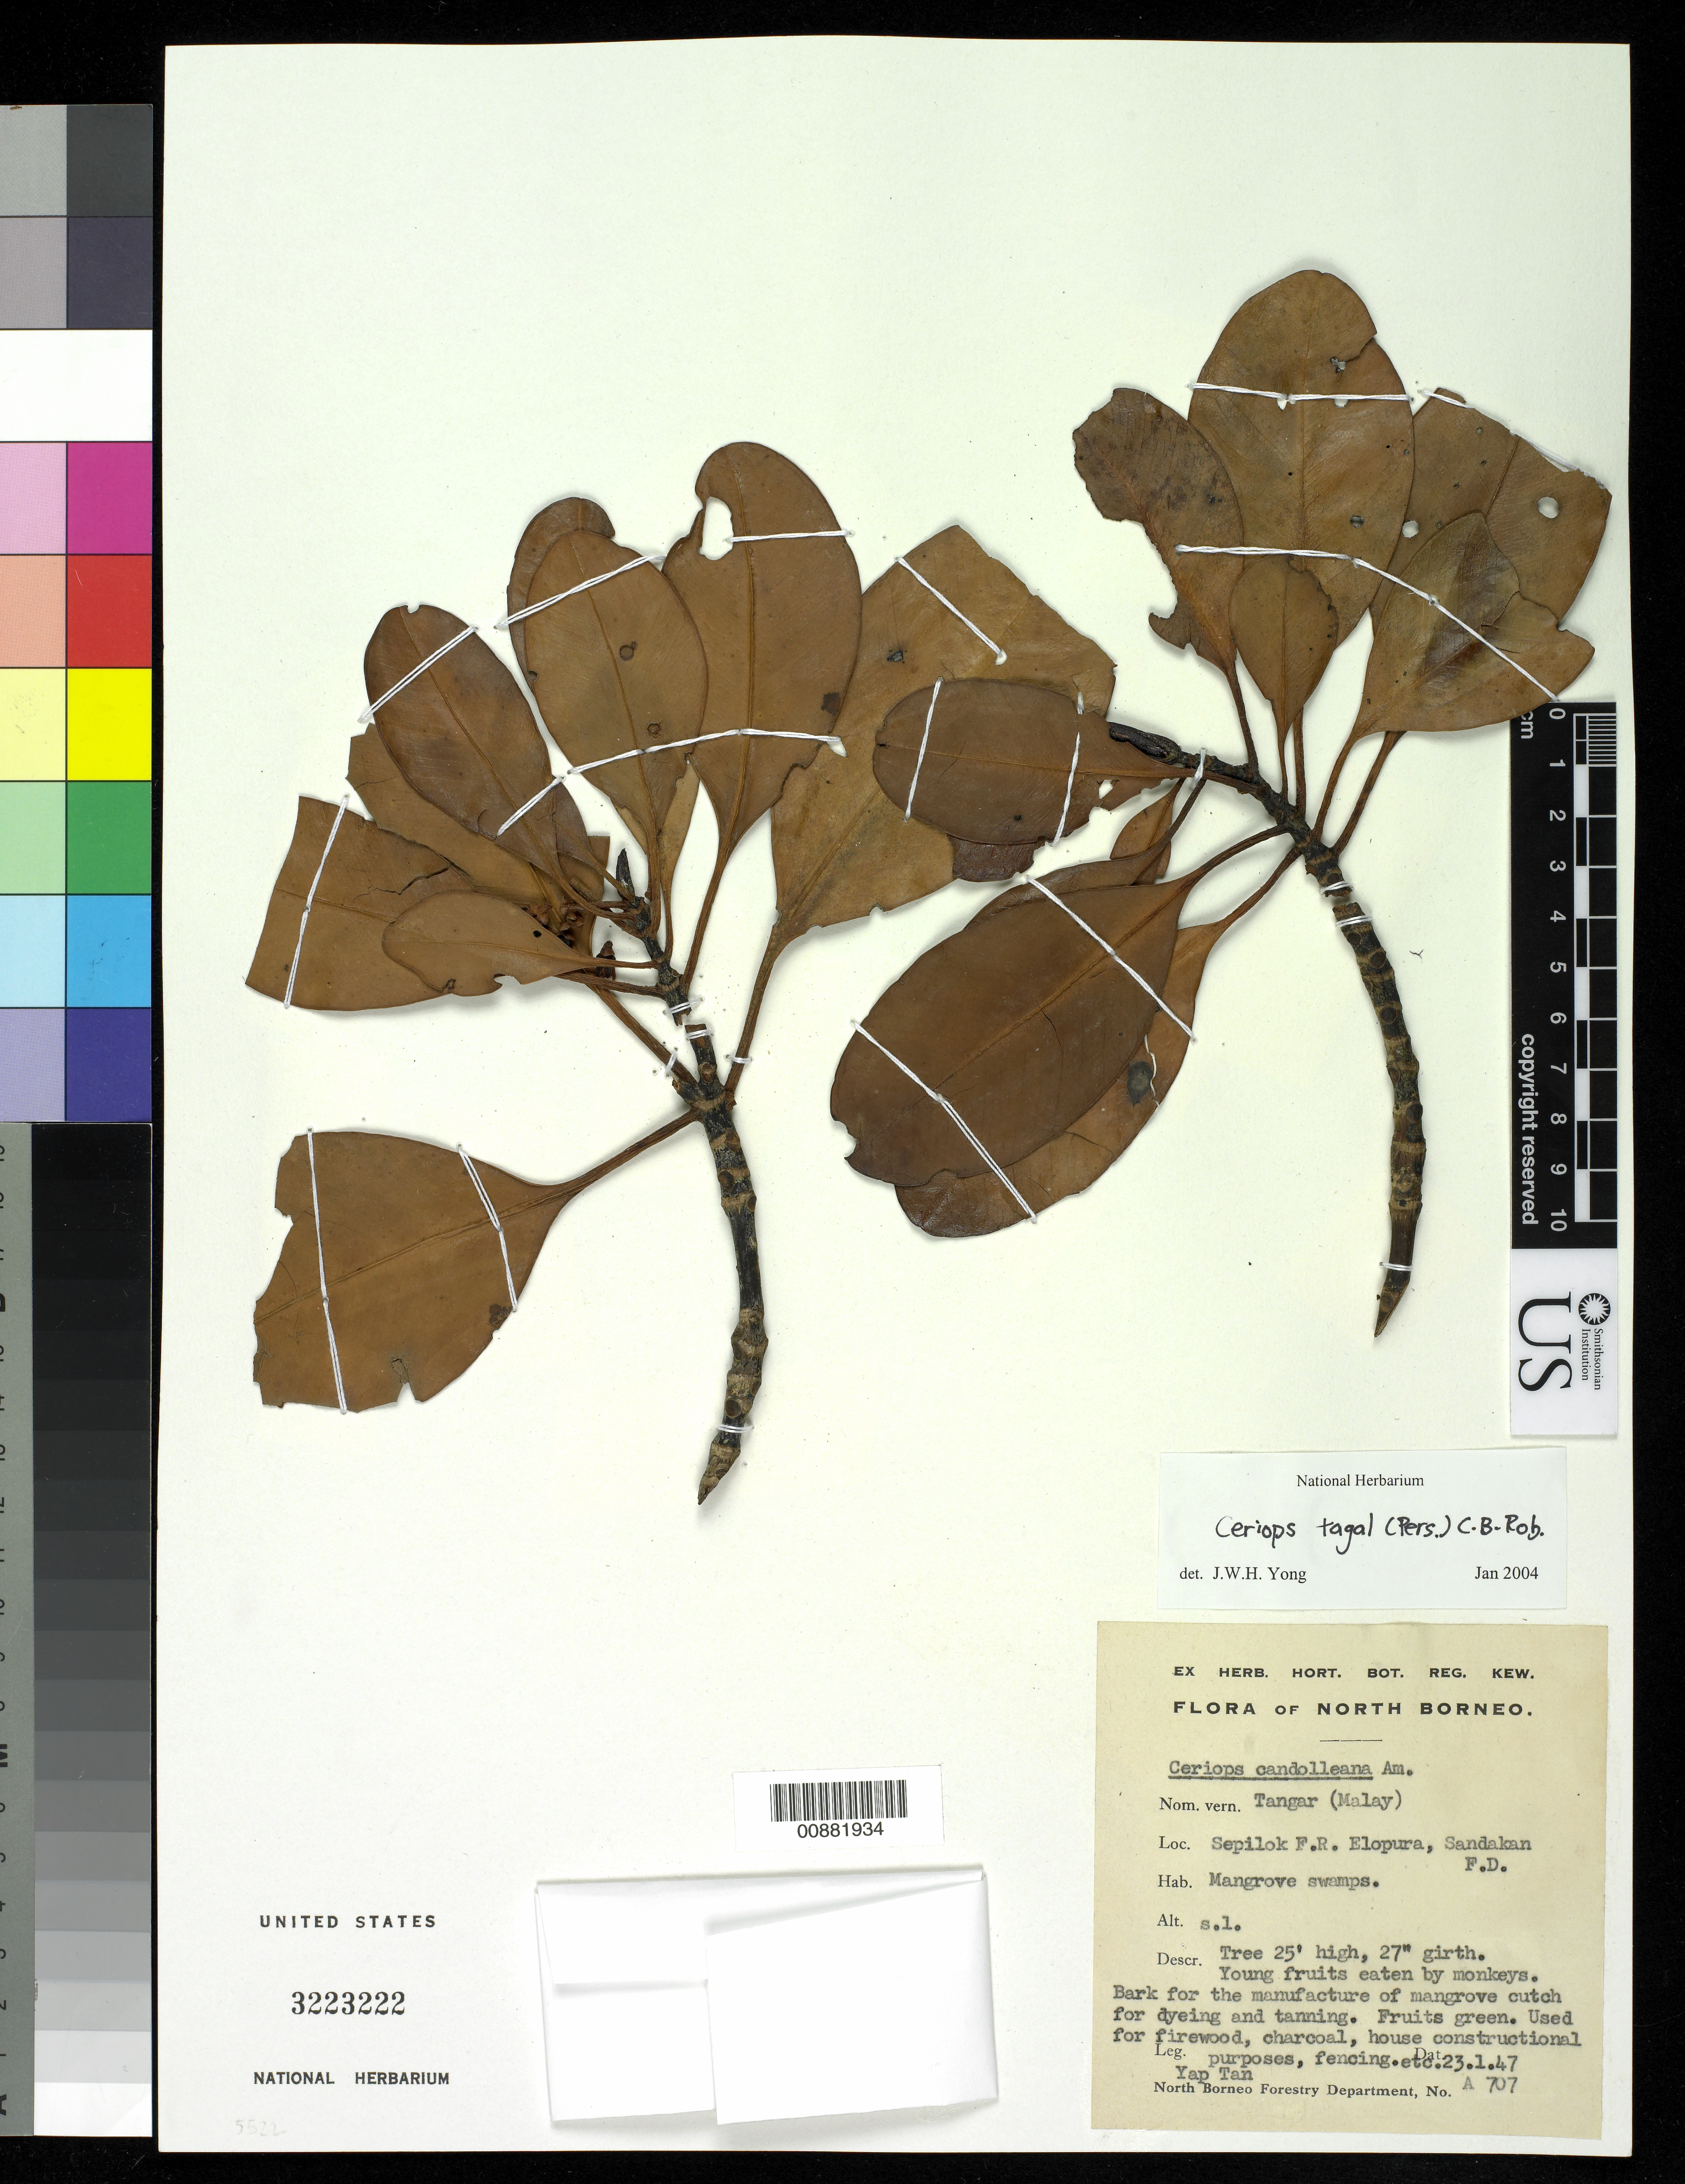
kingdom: Plantae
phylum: Tracheophyta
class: Magnoliopsida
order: Malpighiales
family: Rhizophoraceae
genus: Ceriops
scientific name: Ceriops tagal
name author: (Perr.) C.B. Rob.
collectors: A. Tan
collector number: A 707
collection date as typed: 23 Jan 1947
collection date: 1947-01-23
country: Malaysia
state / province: Sabah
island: Borneo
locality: Sepilok F.R. Elopura, Sandakan F.D.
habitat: Mangrove swamps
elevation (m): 0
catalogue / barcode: US 3223222